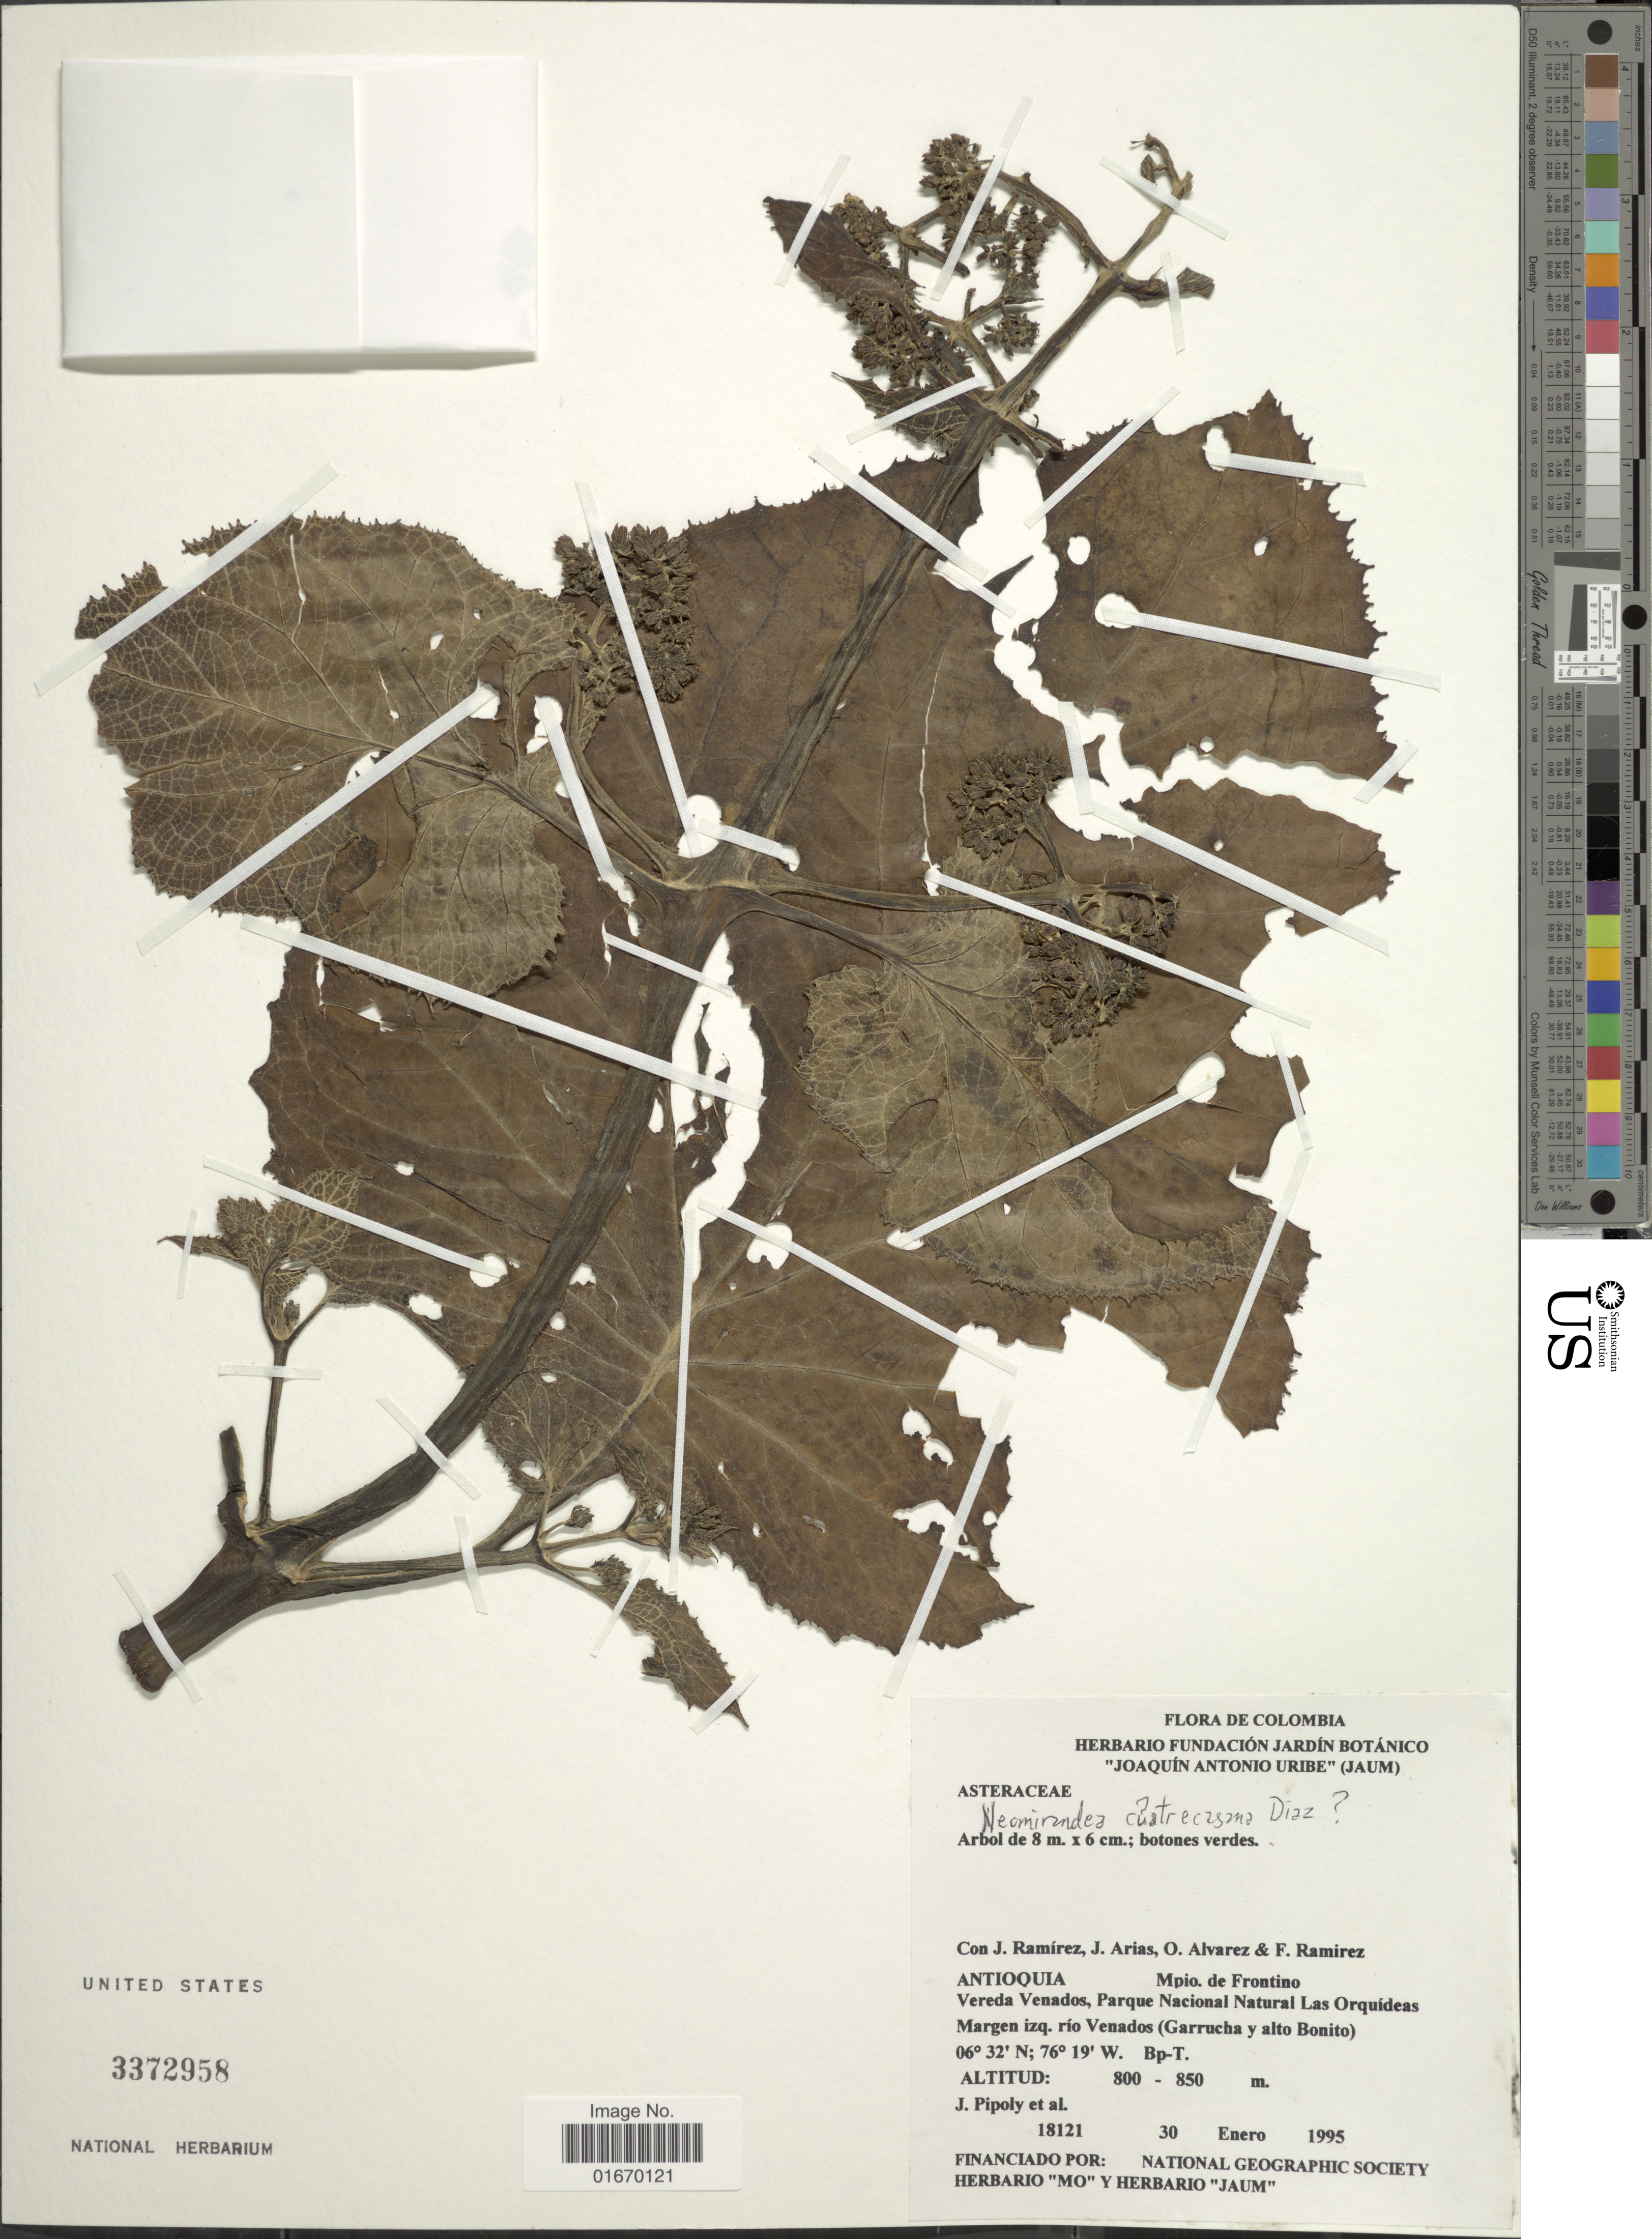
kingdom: Plantae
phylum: Tracheophyta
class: Magnoliopsida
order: Asterales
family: Asteraceae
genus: Neomirandea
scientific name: Neomirandea cuatrecasana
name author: S. Díaz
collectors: J. J. Pipoly, J. Ramírez, J. Arias, O. Alvarez & F. Ramirez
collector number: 18121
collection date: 1995-01-30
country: Colombia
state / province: Antioquia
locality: Mpio. de Frontino, Vereda Venados, Parque Nacional Natural Las Orquideas, Margen izq. rio Venados (Garrucha y alto Bonito)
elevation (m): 800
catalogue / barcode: US 3372958